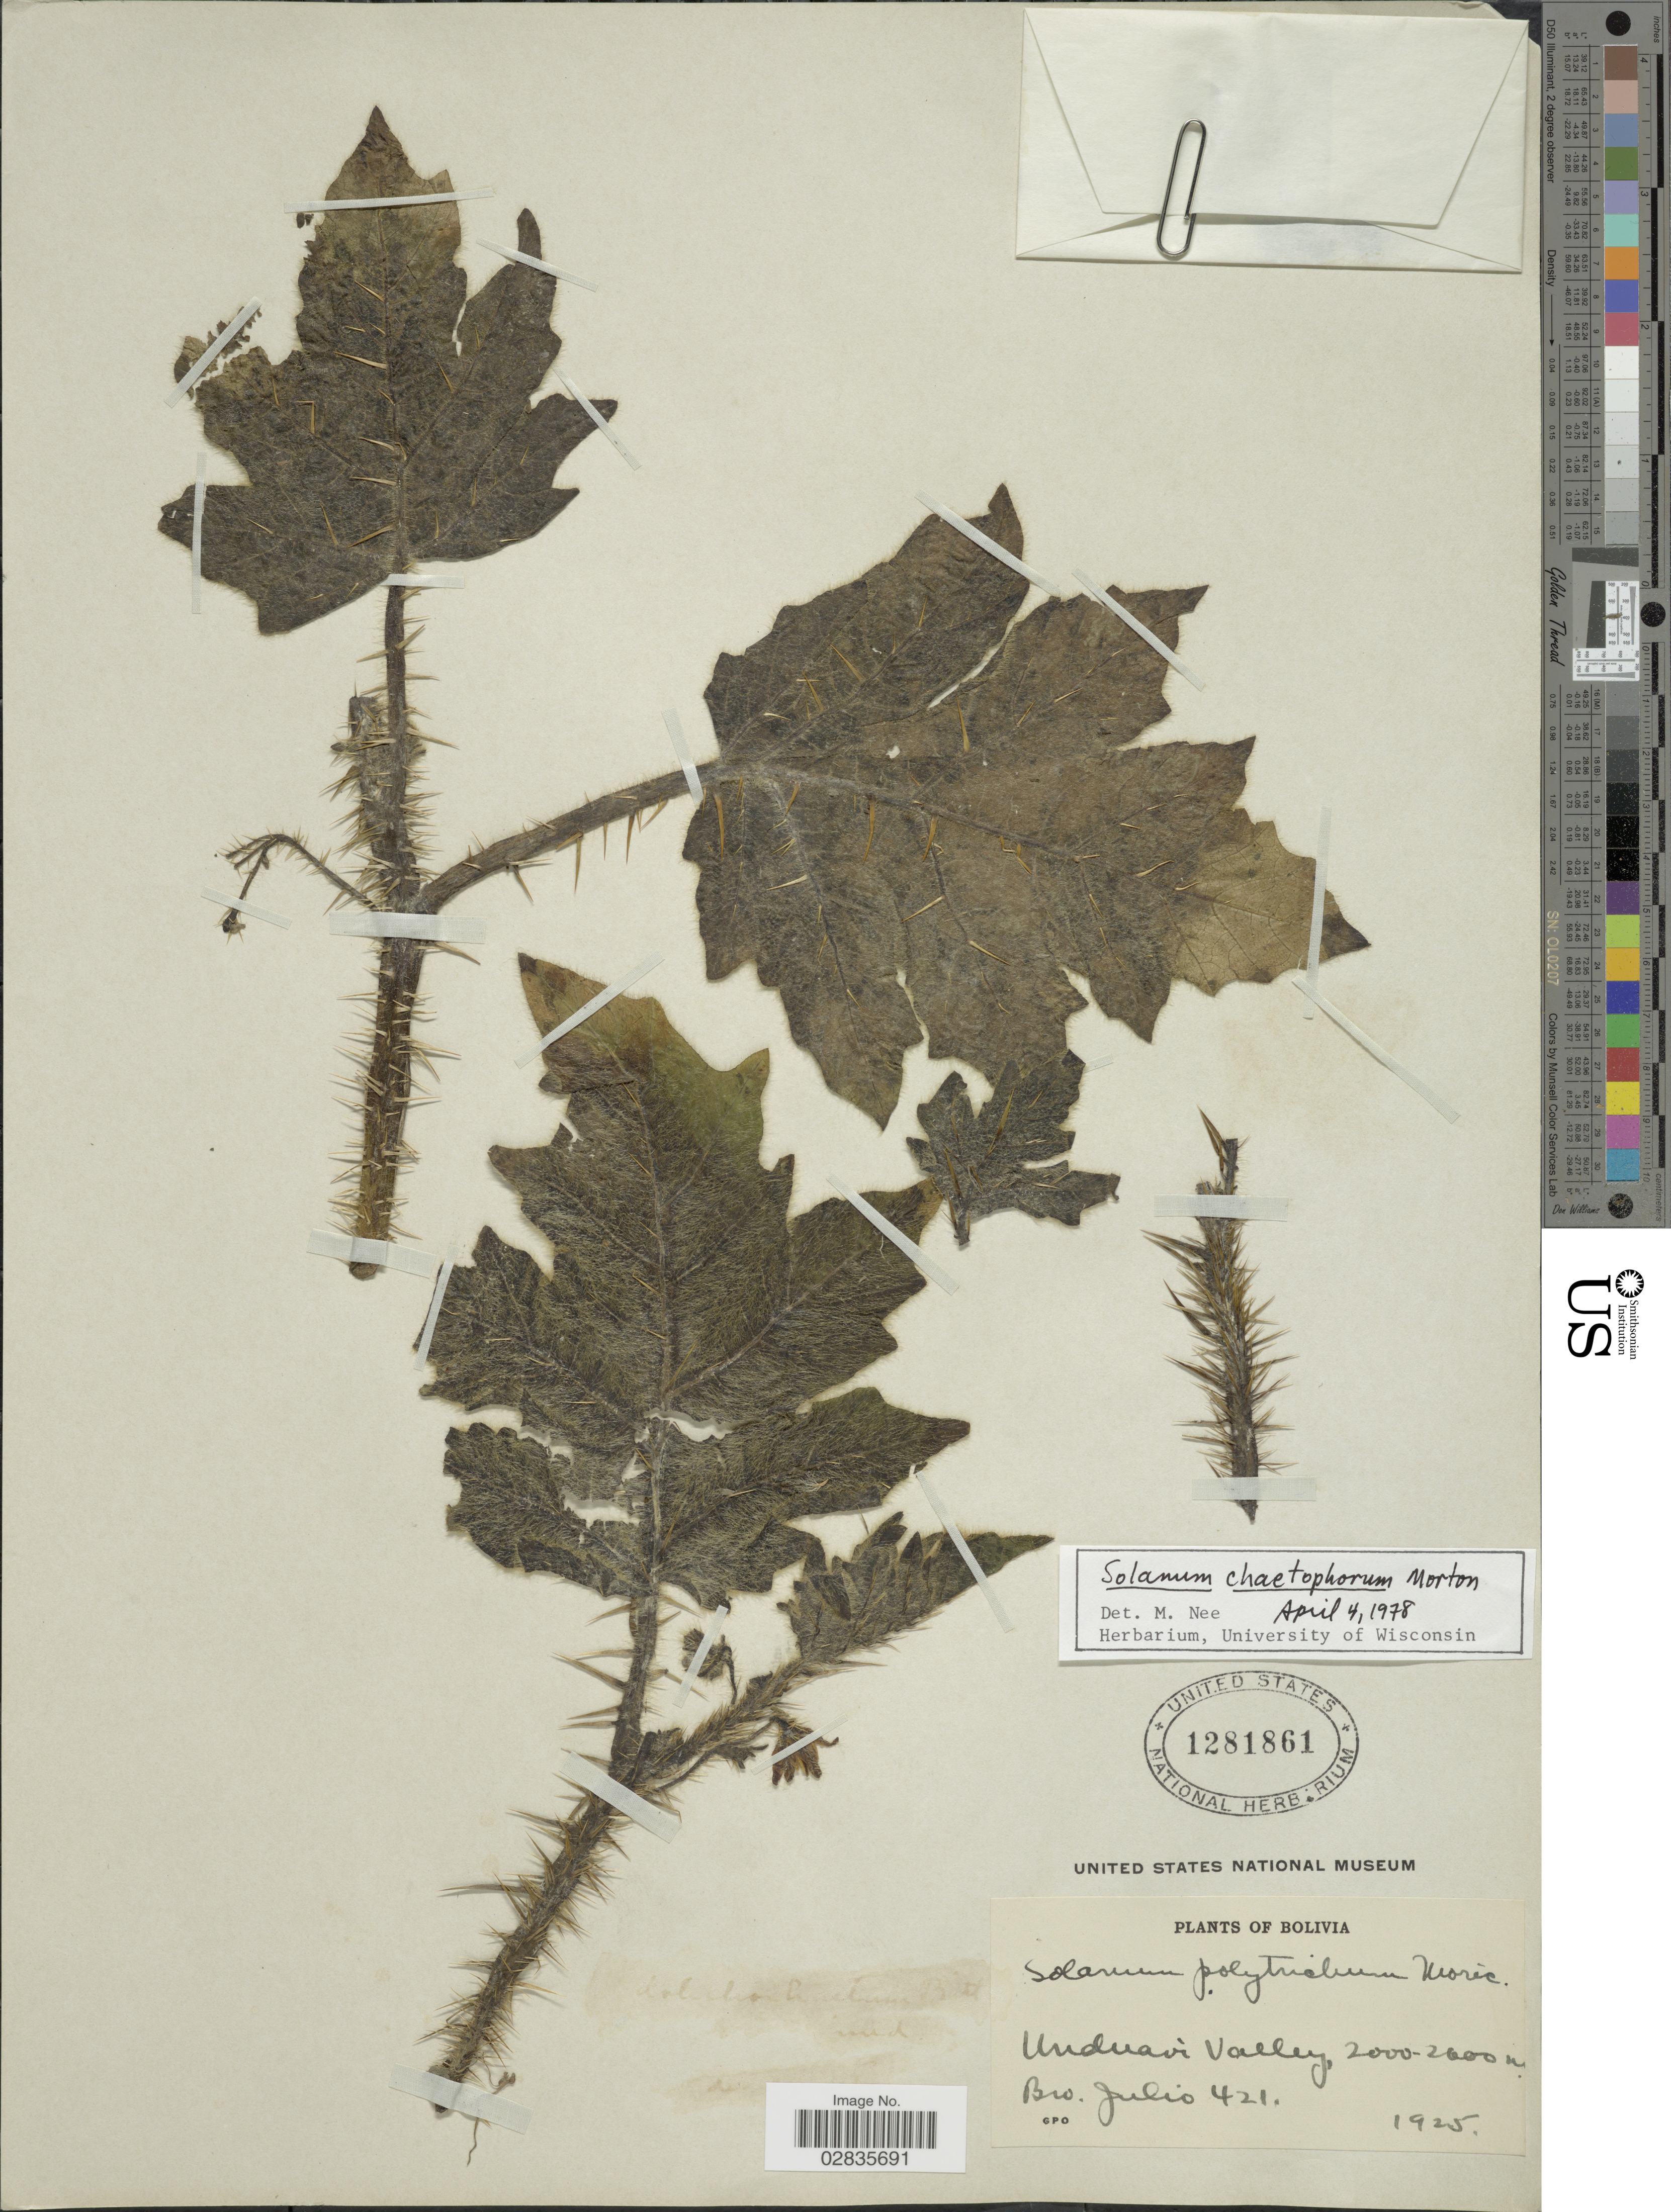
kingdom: Plantae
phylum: Tracheophyta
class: Magnoliopsida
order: Solanales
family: Solanaceae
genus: Solanum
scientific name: Solanum chaetophorum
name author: C.V. Morton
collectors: Bro. Julio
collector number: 421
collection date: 1925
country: Bolivia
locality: Unduavi Valley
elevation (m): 2000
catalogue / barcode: US 1281861